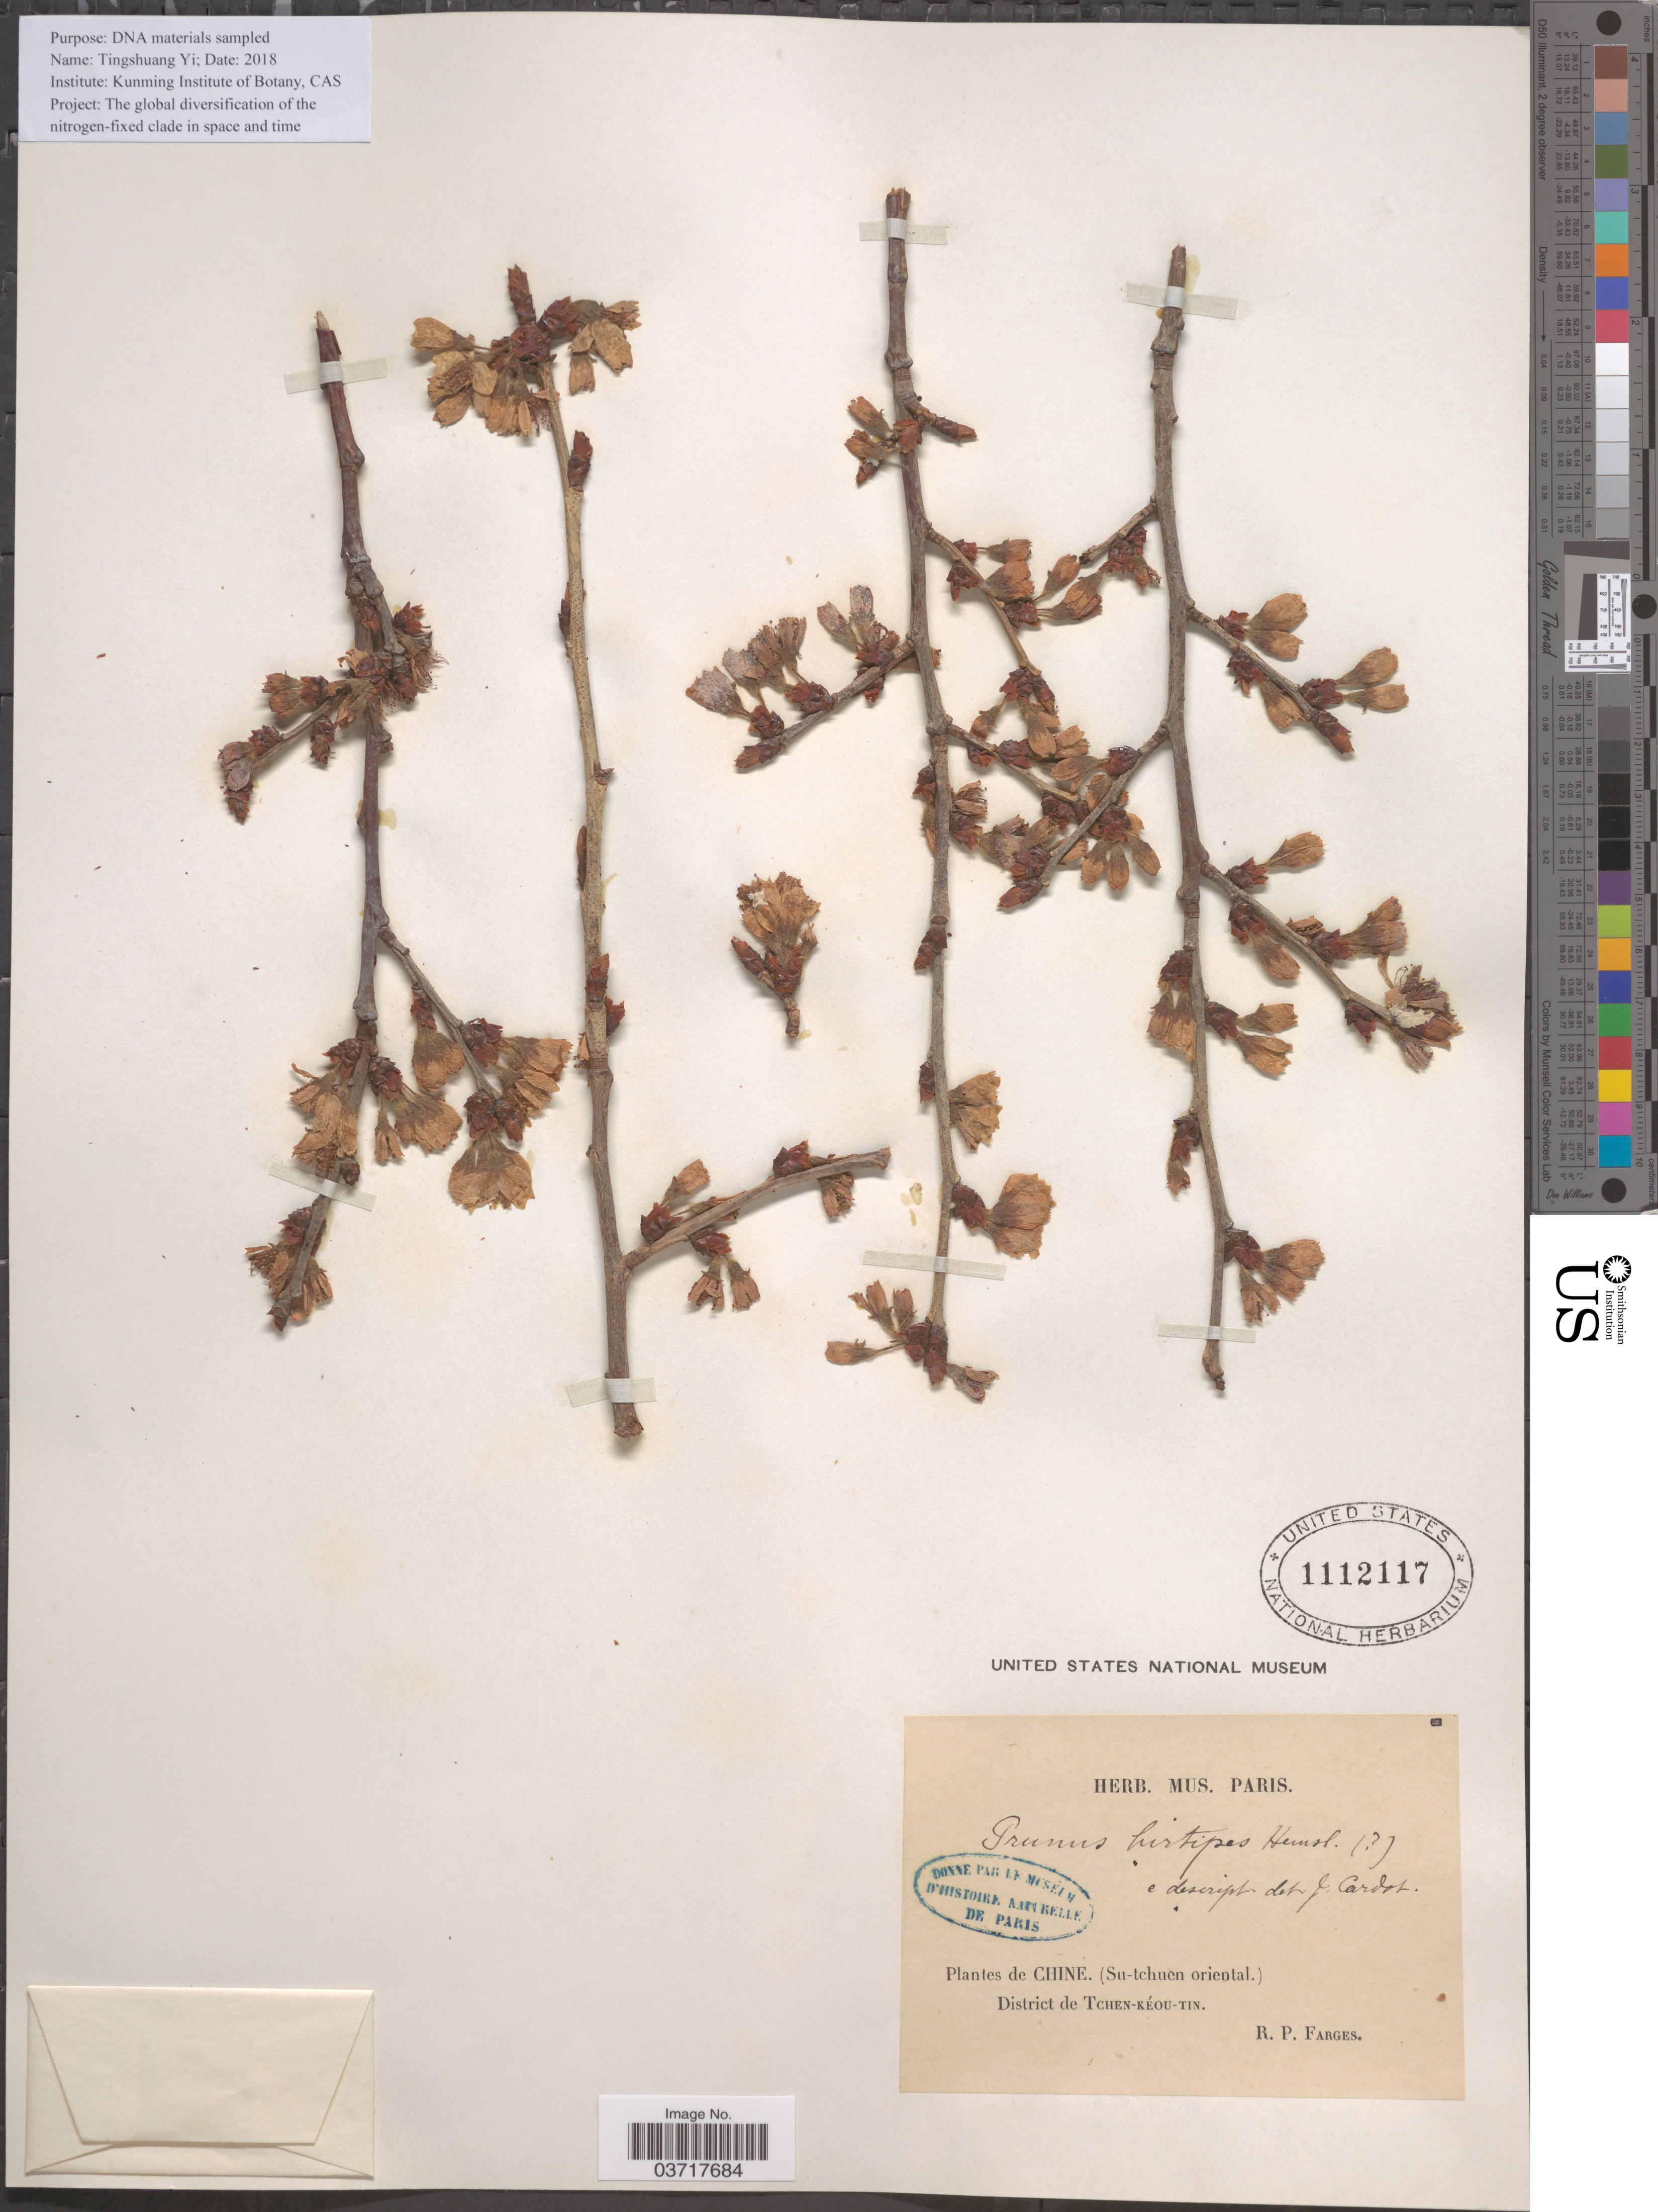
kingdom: Plantae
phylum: Tracheophyta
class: Magnoliopsida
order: Rosales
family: Rosaceae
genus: Prunus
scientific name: Prunus hirtipes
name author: Hemsl. ex F.B. Forbes & Hemsl.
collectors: R. Farges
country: China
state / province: Sichuan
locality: (Su-tchuen oriental.). District de Tchen-Kéou-tin.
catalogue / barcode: US 1112117